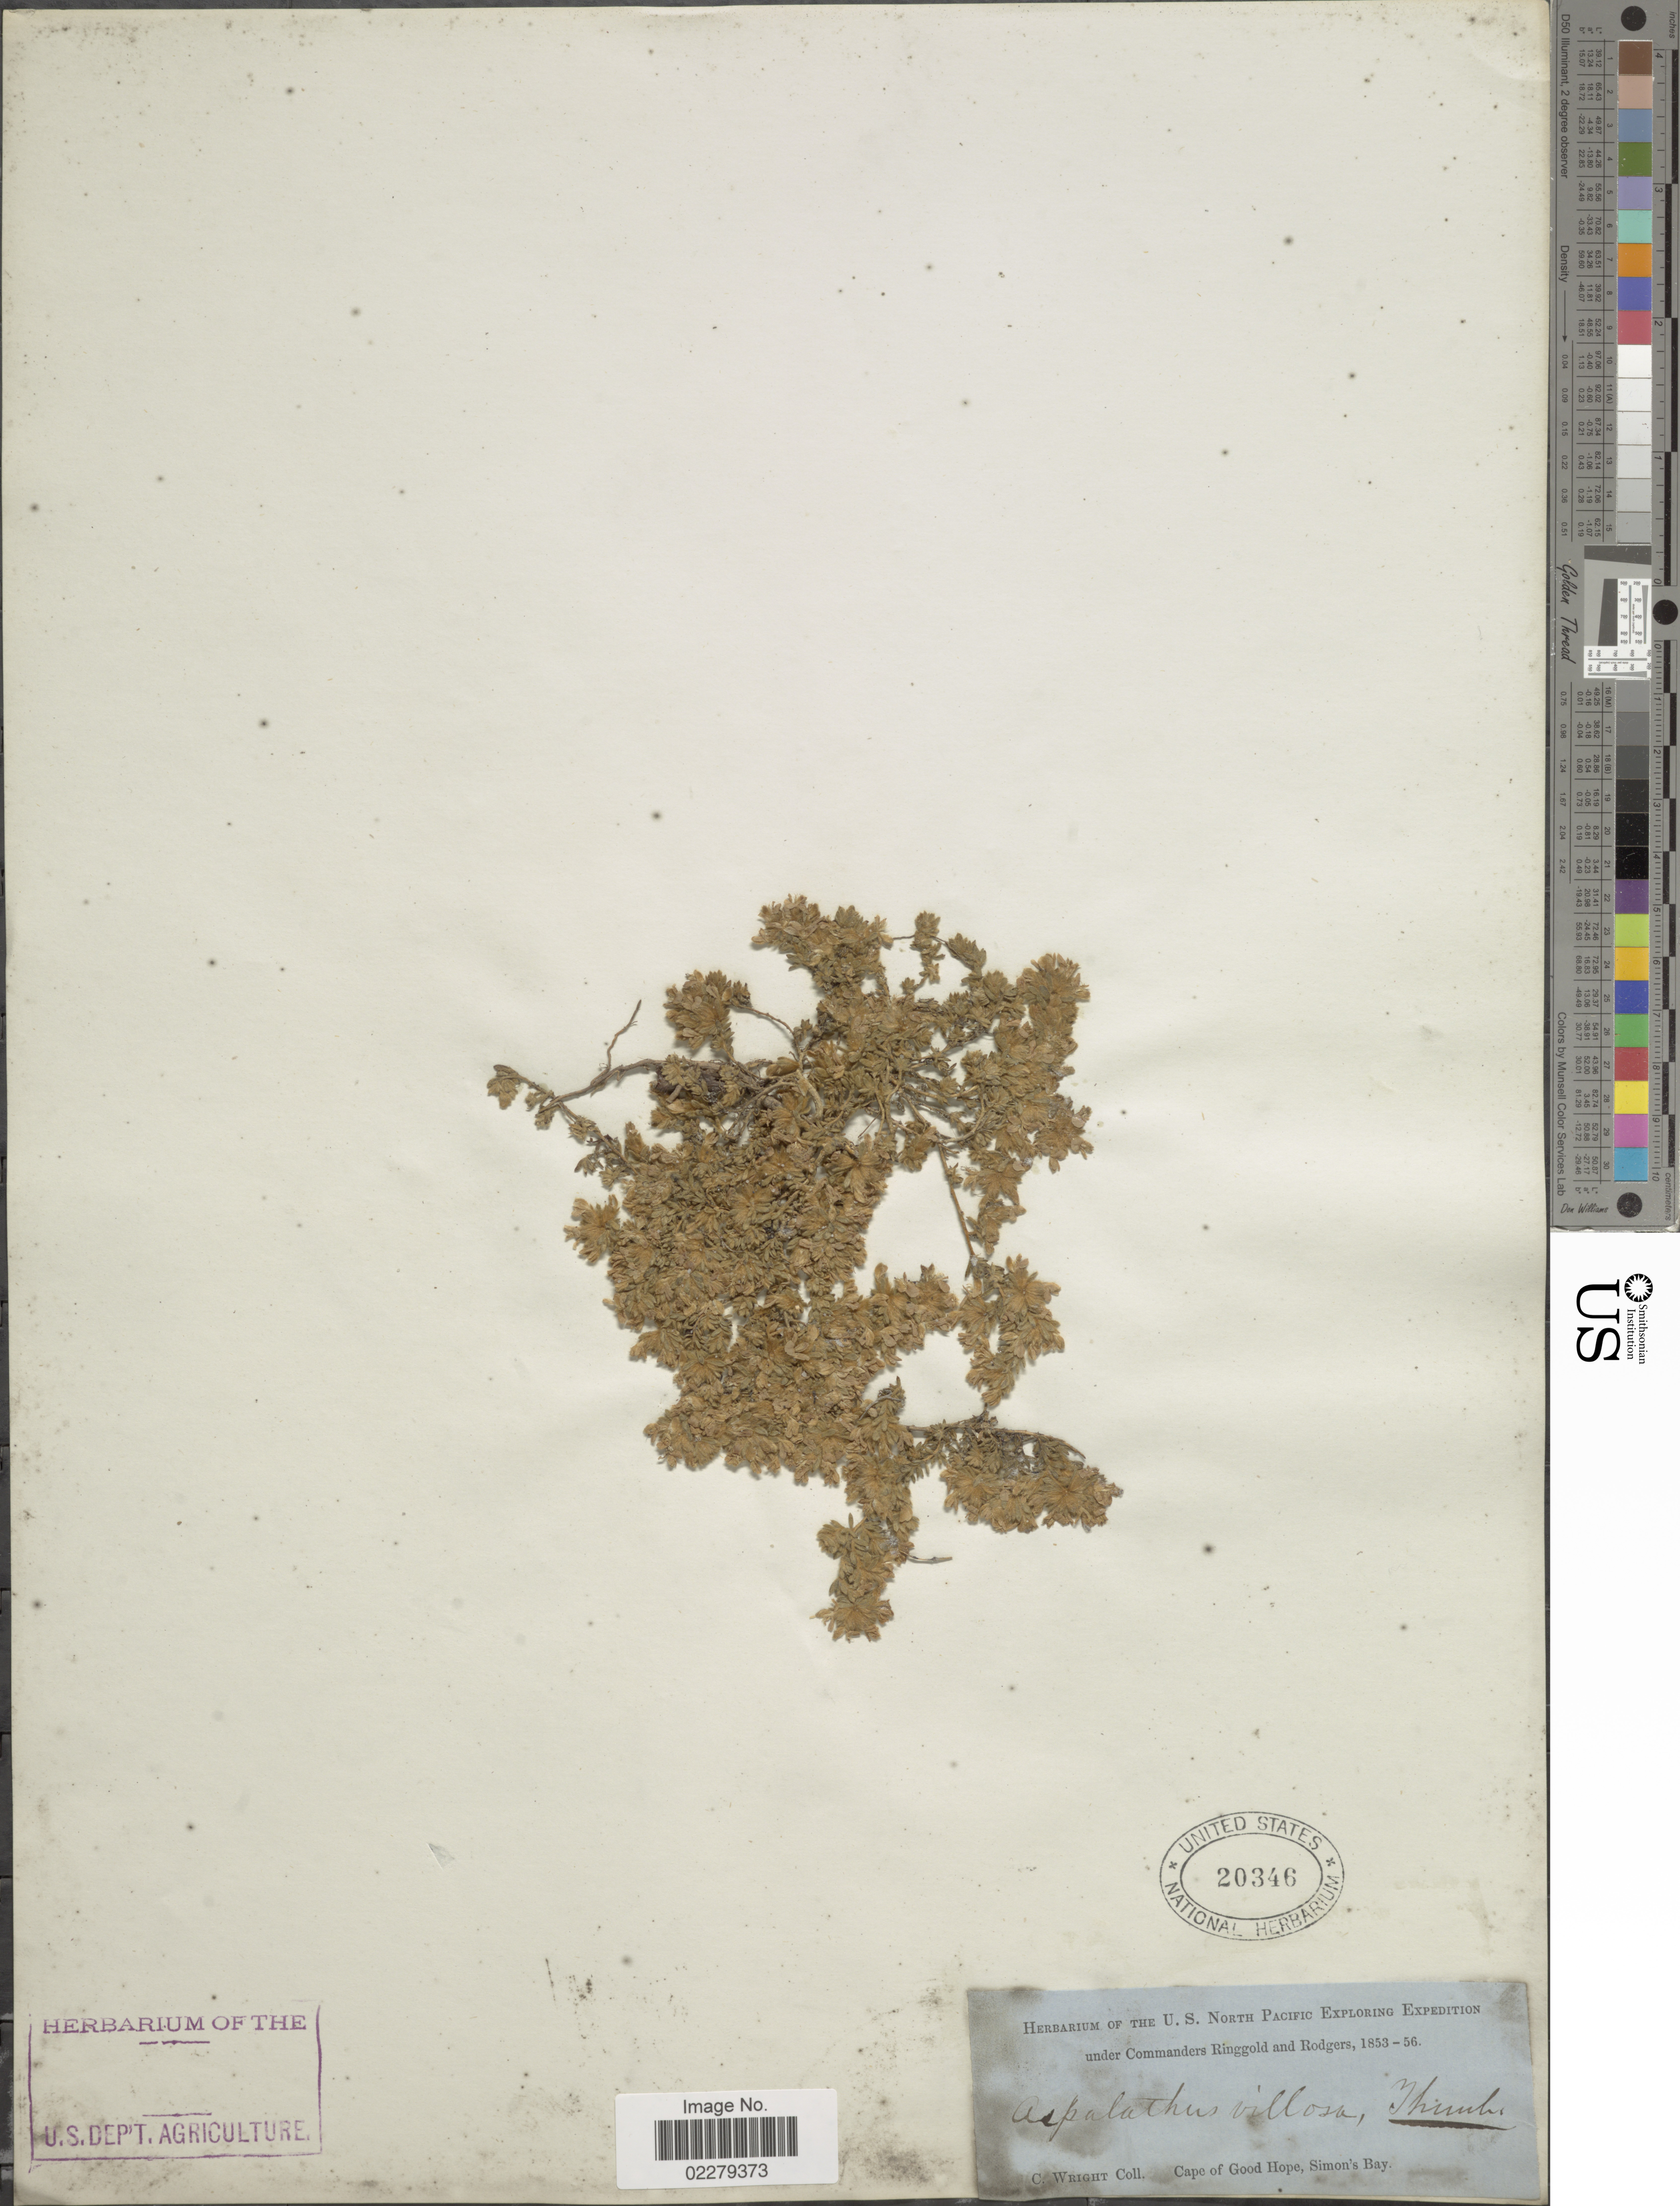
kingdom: Plantae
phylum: Tracheophyta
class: Magnoliopsida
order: Fabales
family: Fabaceae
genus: Aspalathus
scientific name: Aspalathus villosa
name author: Thunb.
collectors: C. Wright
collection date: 1853/1856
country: South Africa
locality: Cape of Good Hope, Simon's Bay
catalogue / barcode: US 20346